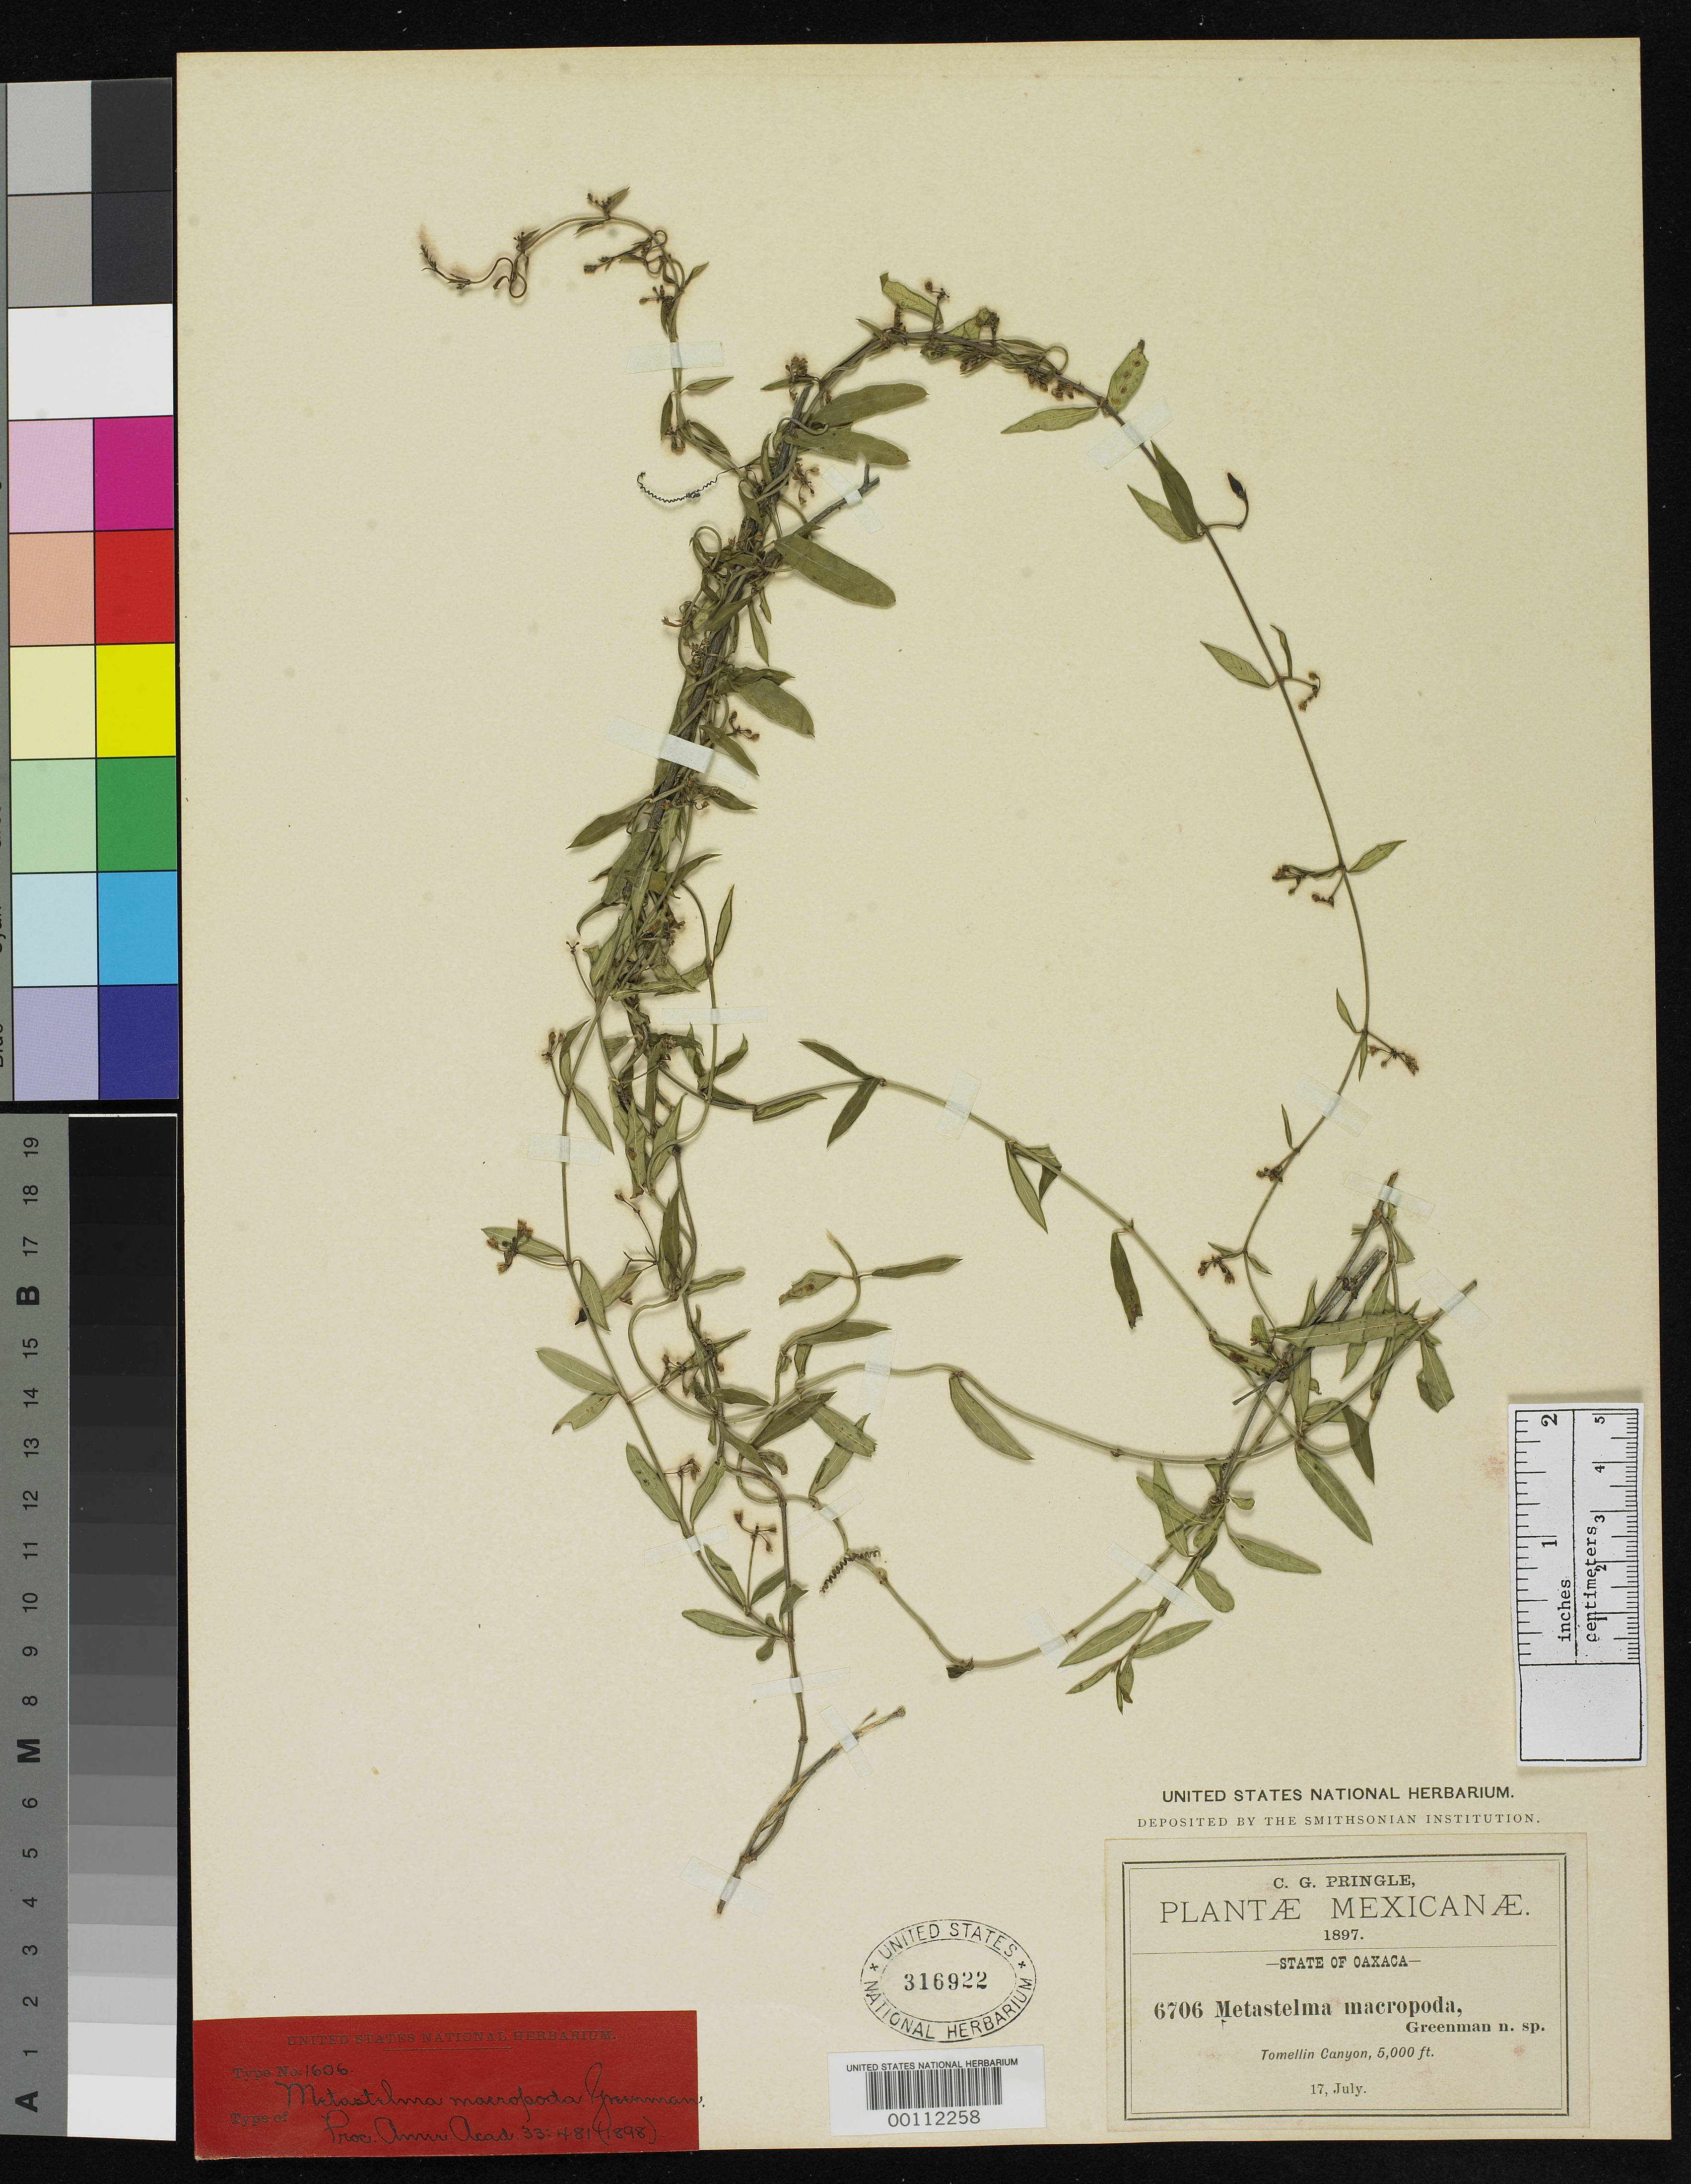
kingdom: Plantae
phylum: Tracheophyta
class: Magnoliopsida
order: Gentianales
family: Apocynaceae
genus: Metastelma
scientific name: Metastelma macropoda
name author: Greenm.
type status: Isotype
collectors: C. G. Pringle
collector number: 6706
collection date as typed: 17 Jul 1897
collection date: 1897-07-17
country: Mexico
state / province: Oaxaca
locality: Tomellin Canyon.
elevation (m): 1540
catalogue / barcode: US 316922